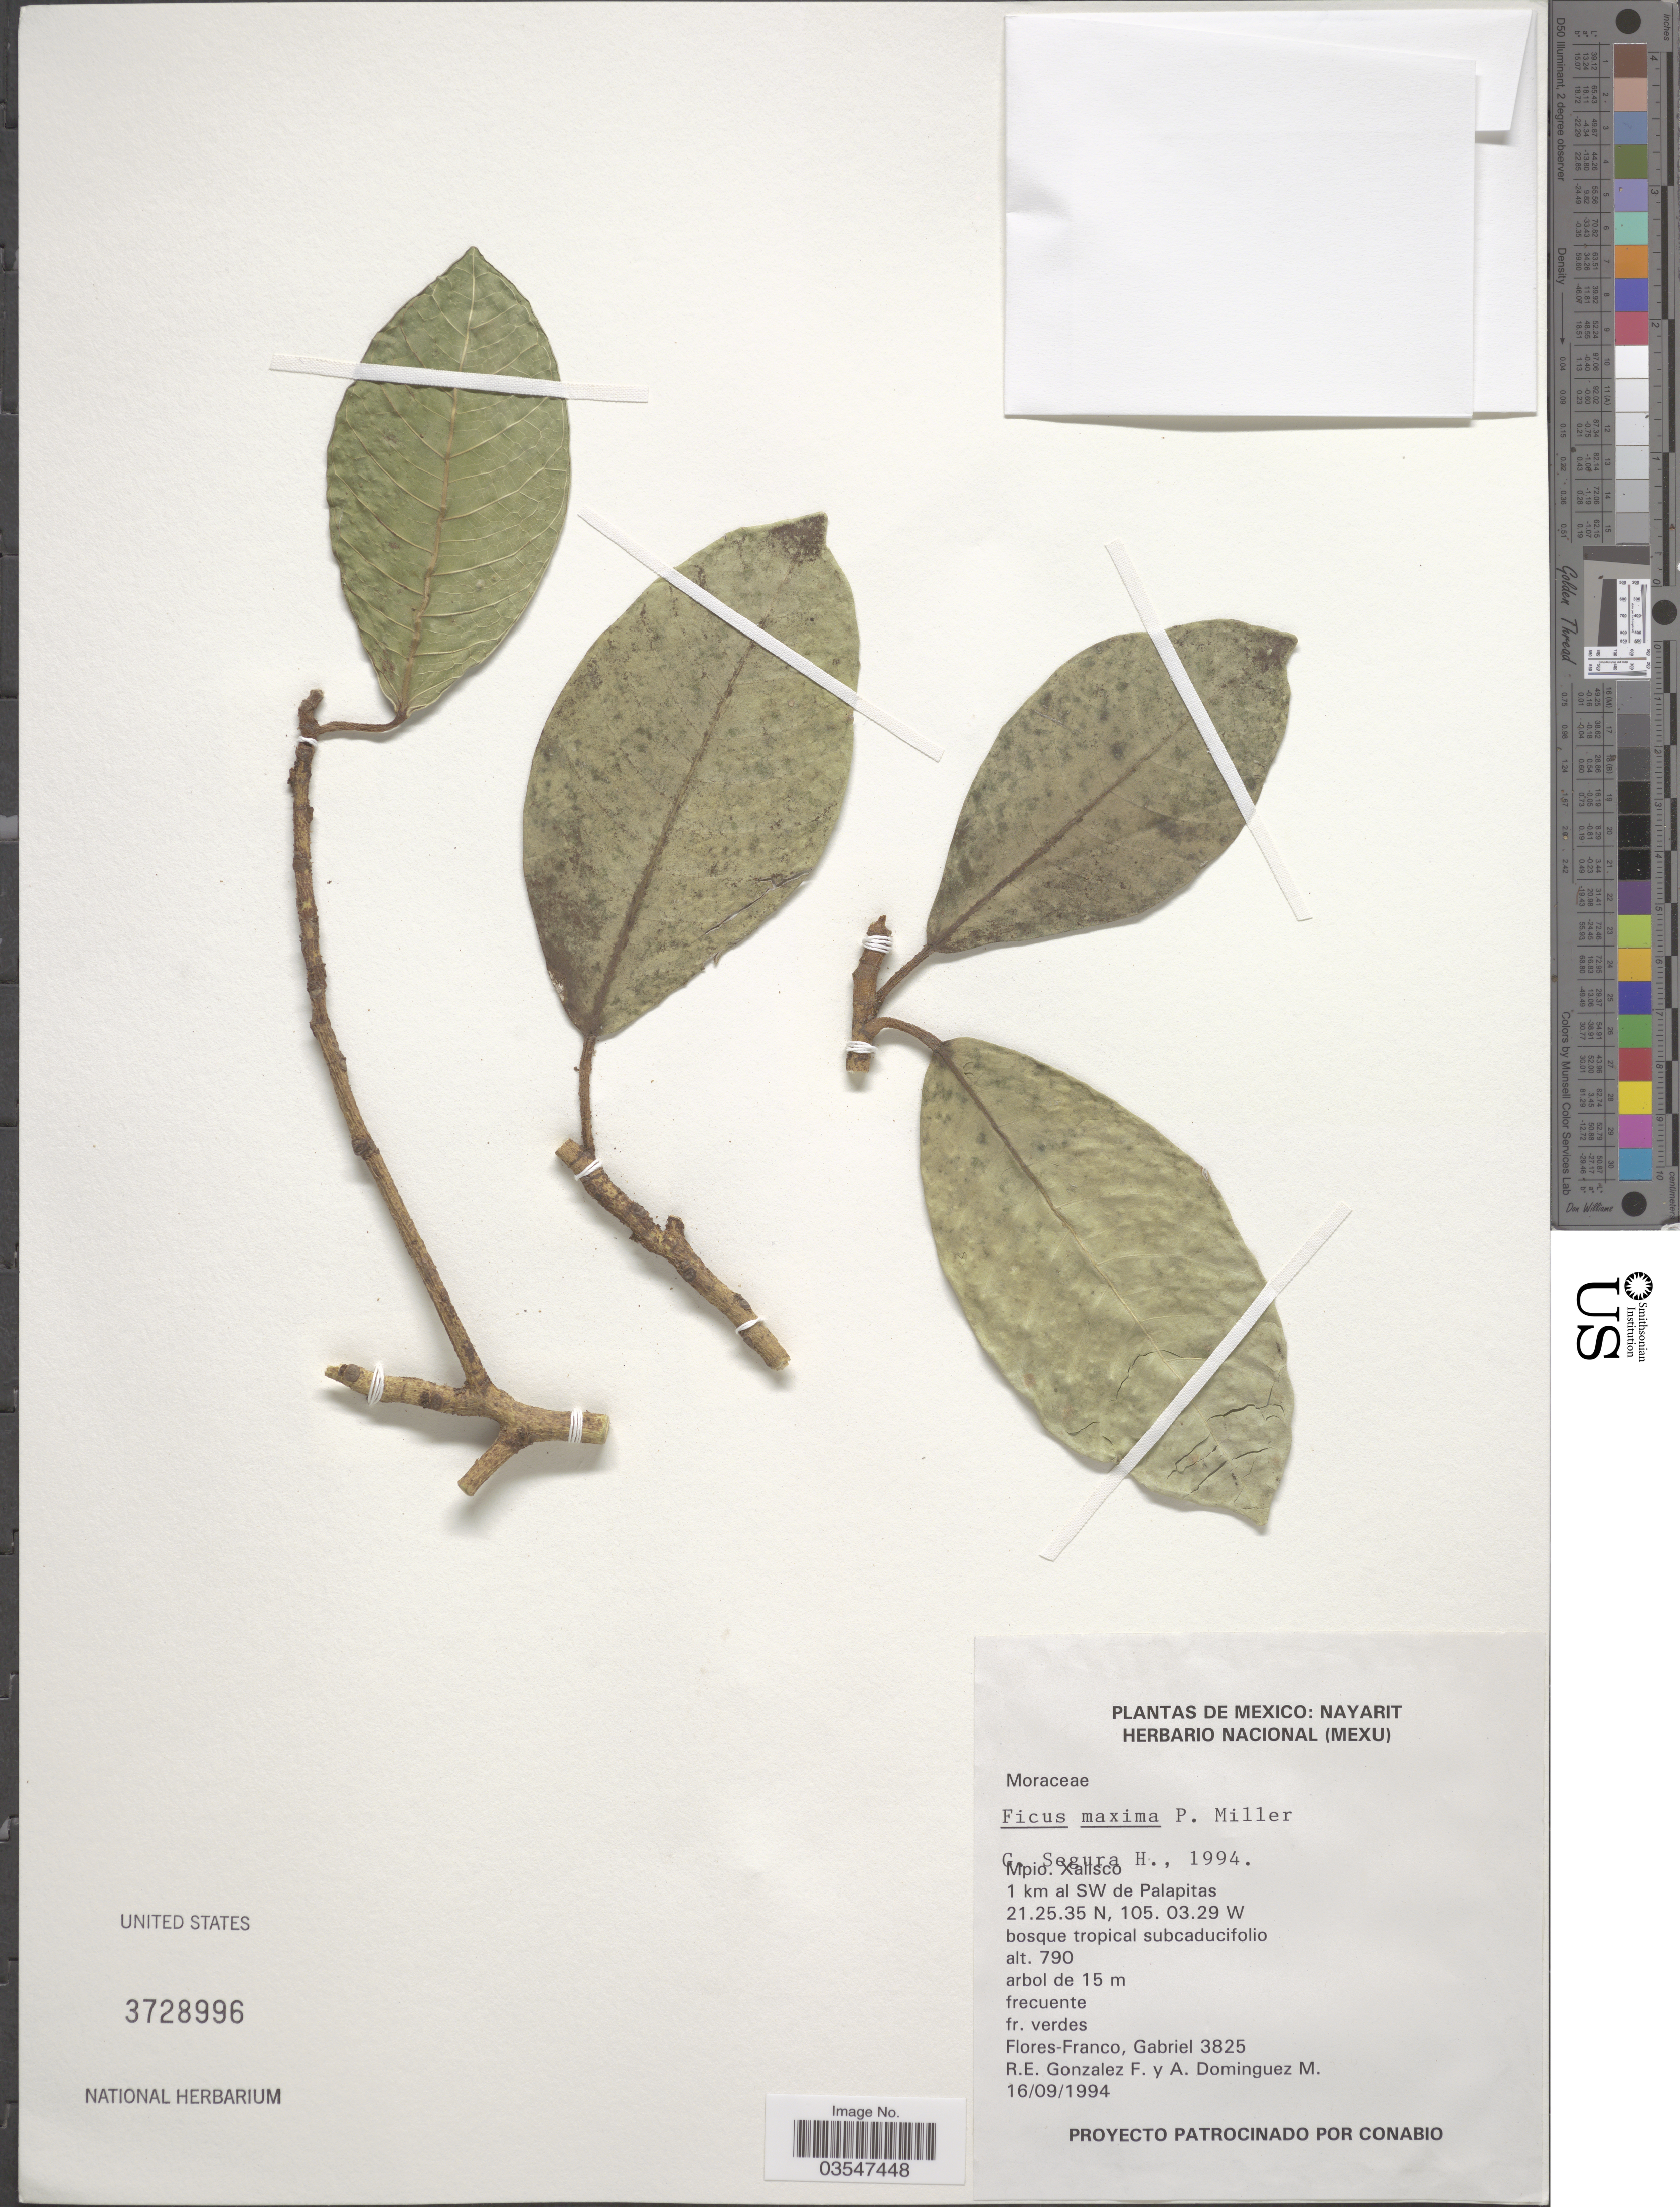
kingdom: Plantae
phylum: Tracheophyta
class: Magnoliopsida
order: Rosales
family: Moraceae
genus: Ficus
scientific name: Ficus maxima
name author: Mill.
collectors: G. Flores F., R. E. Gonzalez F. & A. Dominguez M.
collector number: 3825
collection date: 1994-09-16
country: Mexico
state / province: Nayarit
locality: Mpio. Xalisco. 1 km al SW de Palapitas.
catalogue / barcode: US 3728996